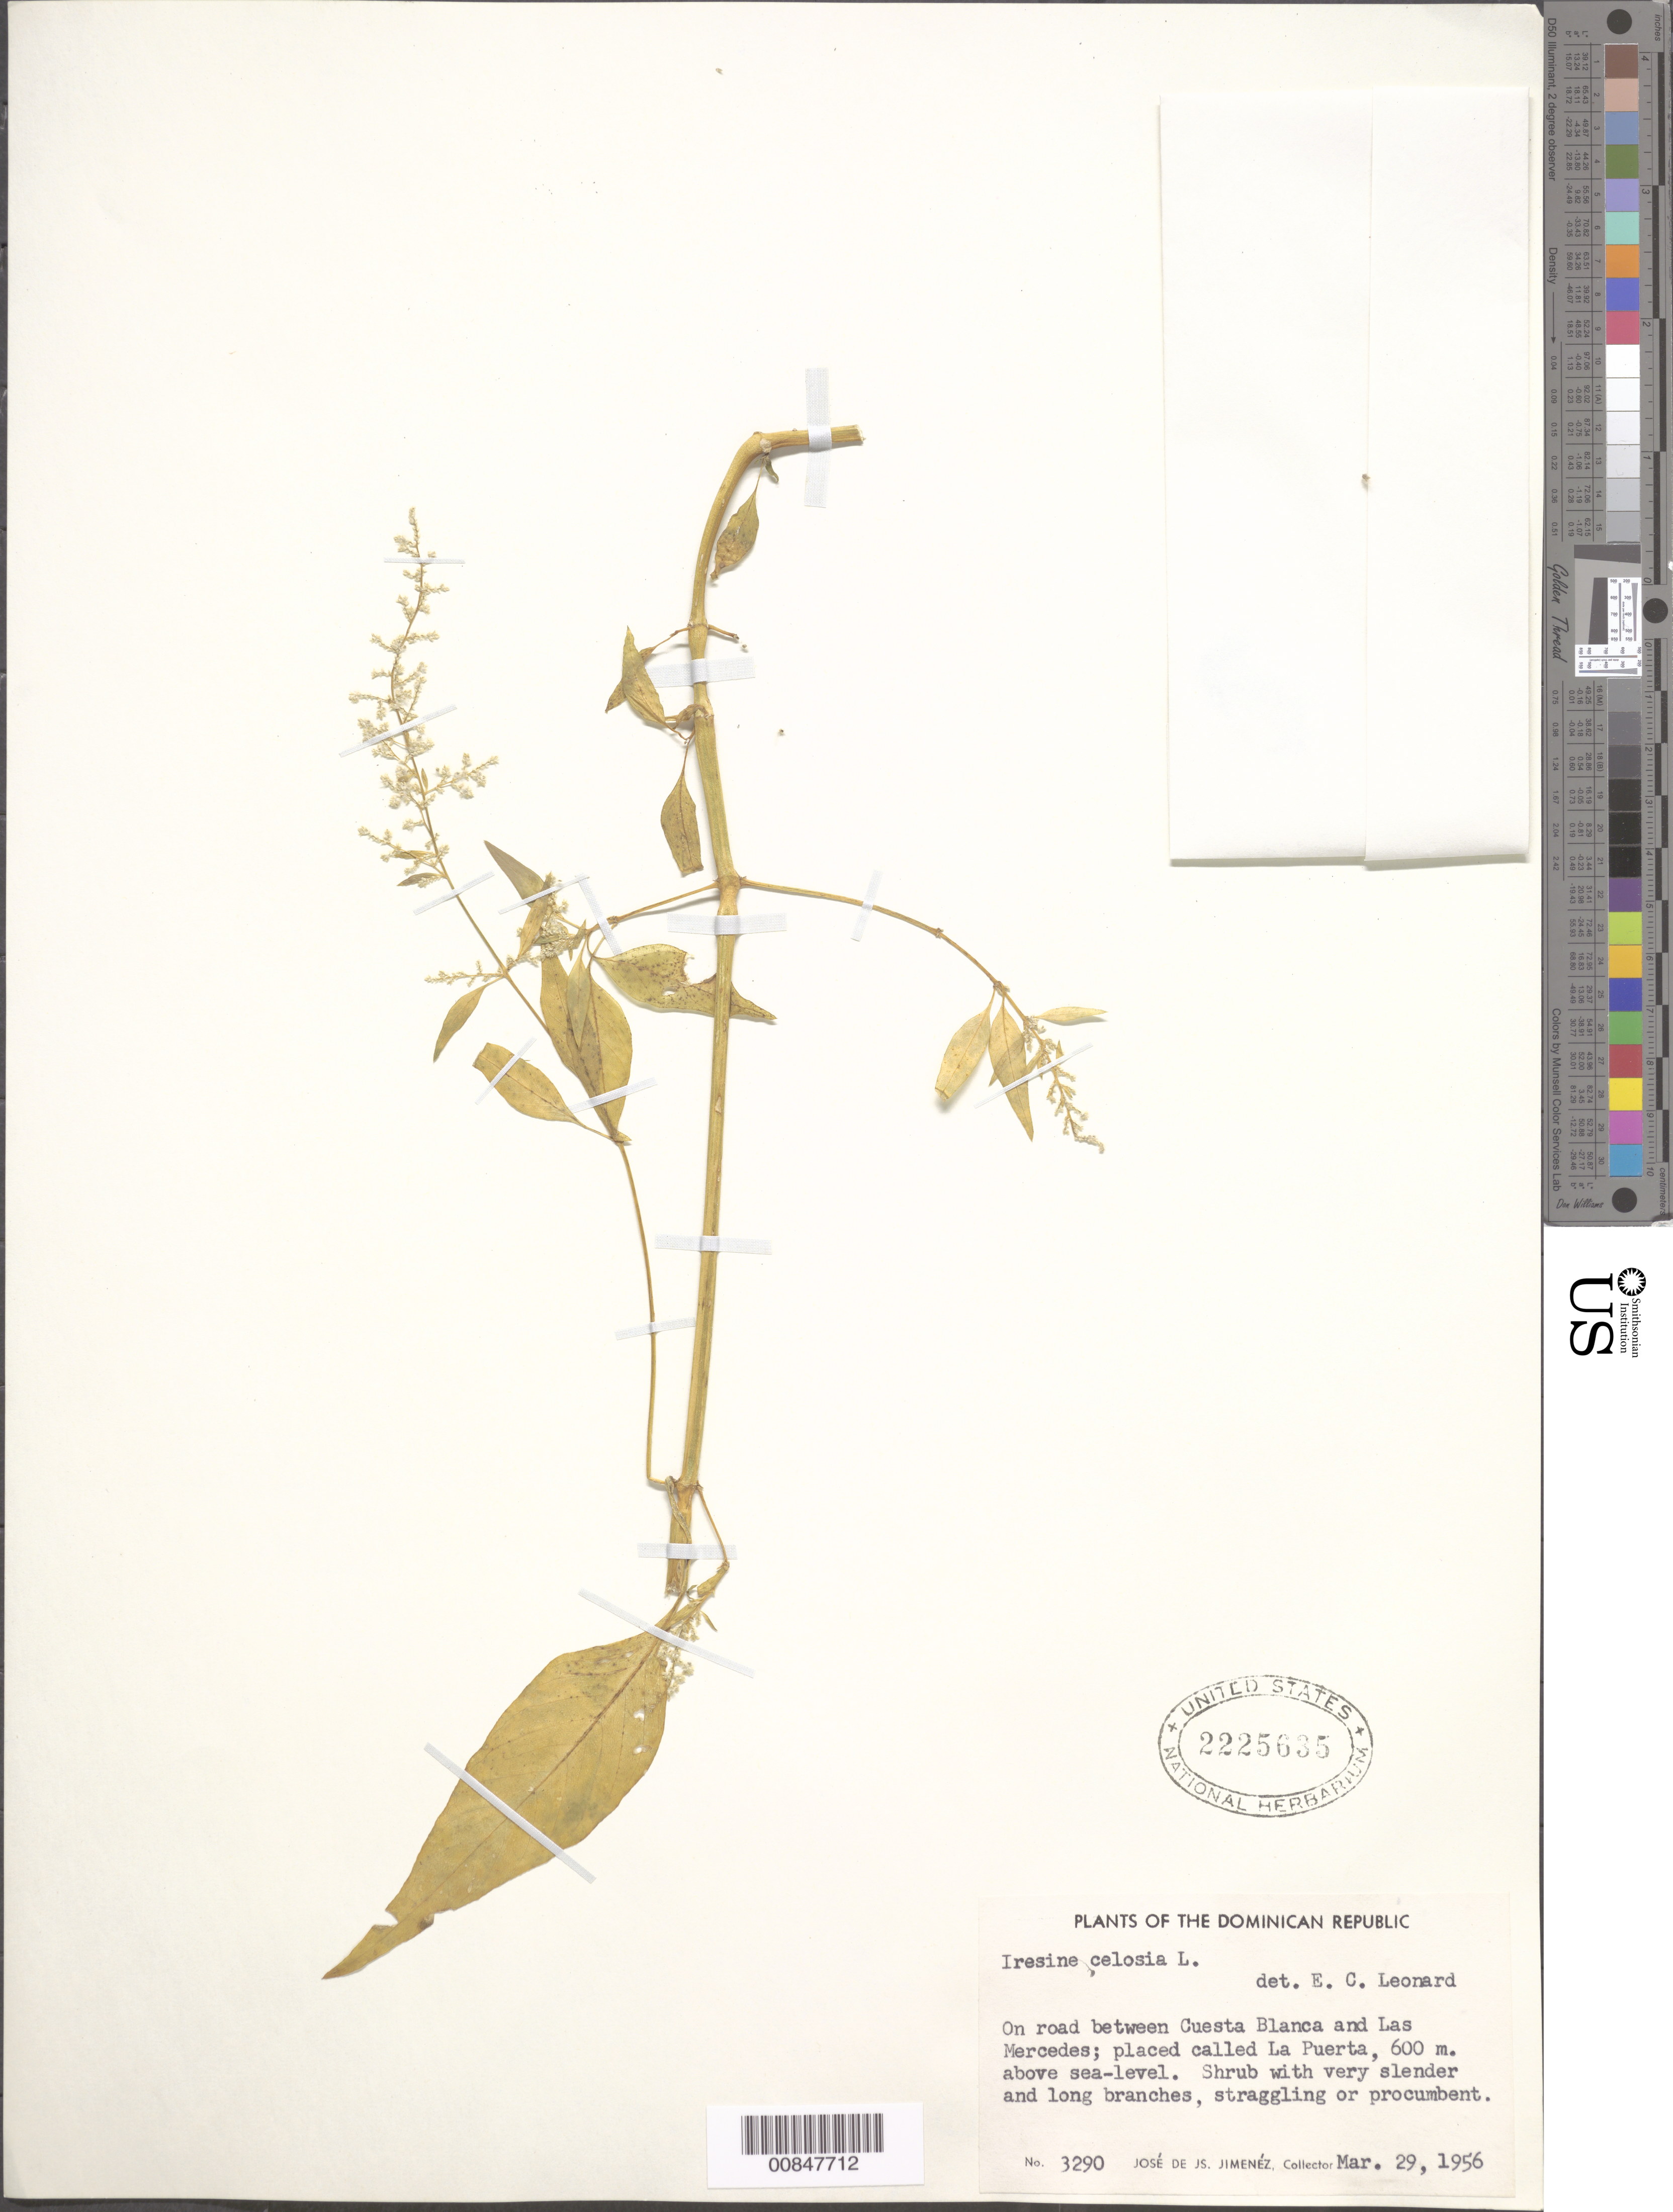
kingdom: Plantae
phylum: Tracheophyta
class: Magnoliopsida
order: Caryophyllales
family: Amaranthaceae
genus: Iresine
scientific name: Iresine diffusa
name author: Humb. & Bonpl. ex Willd.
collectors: J. J. Jiménez Almonte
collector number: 3290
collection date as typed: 29 Mar 1956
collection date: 1956-03-29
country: Dominican Republic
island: Hispaniola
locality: On road between Cuesta Blanca and Las Mercedes; place called La Puerta.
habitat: On road.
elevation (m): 600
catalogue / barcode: US 2225635